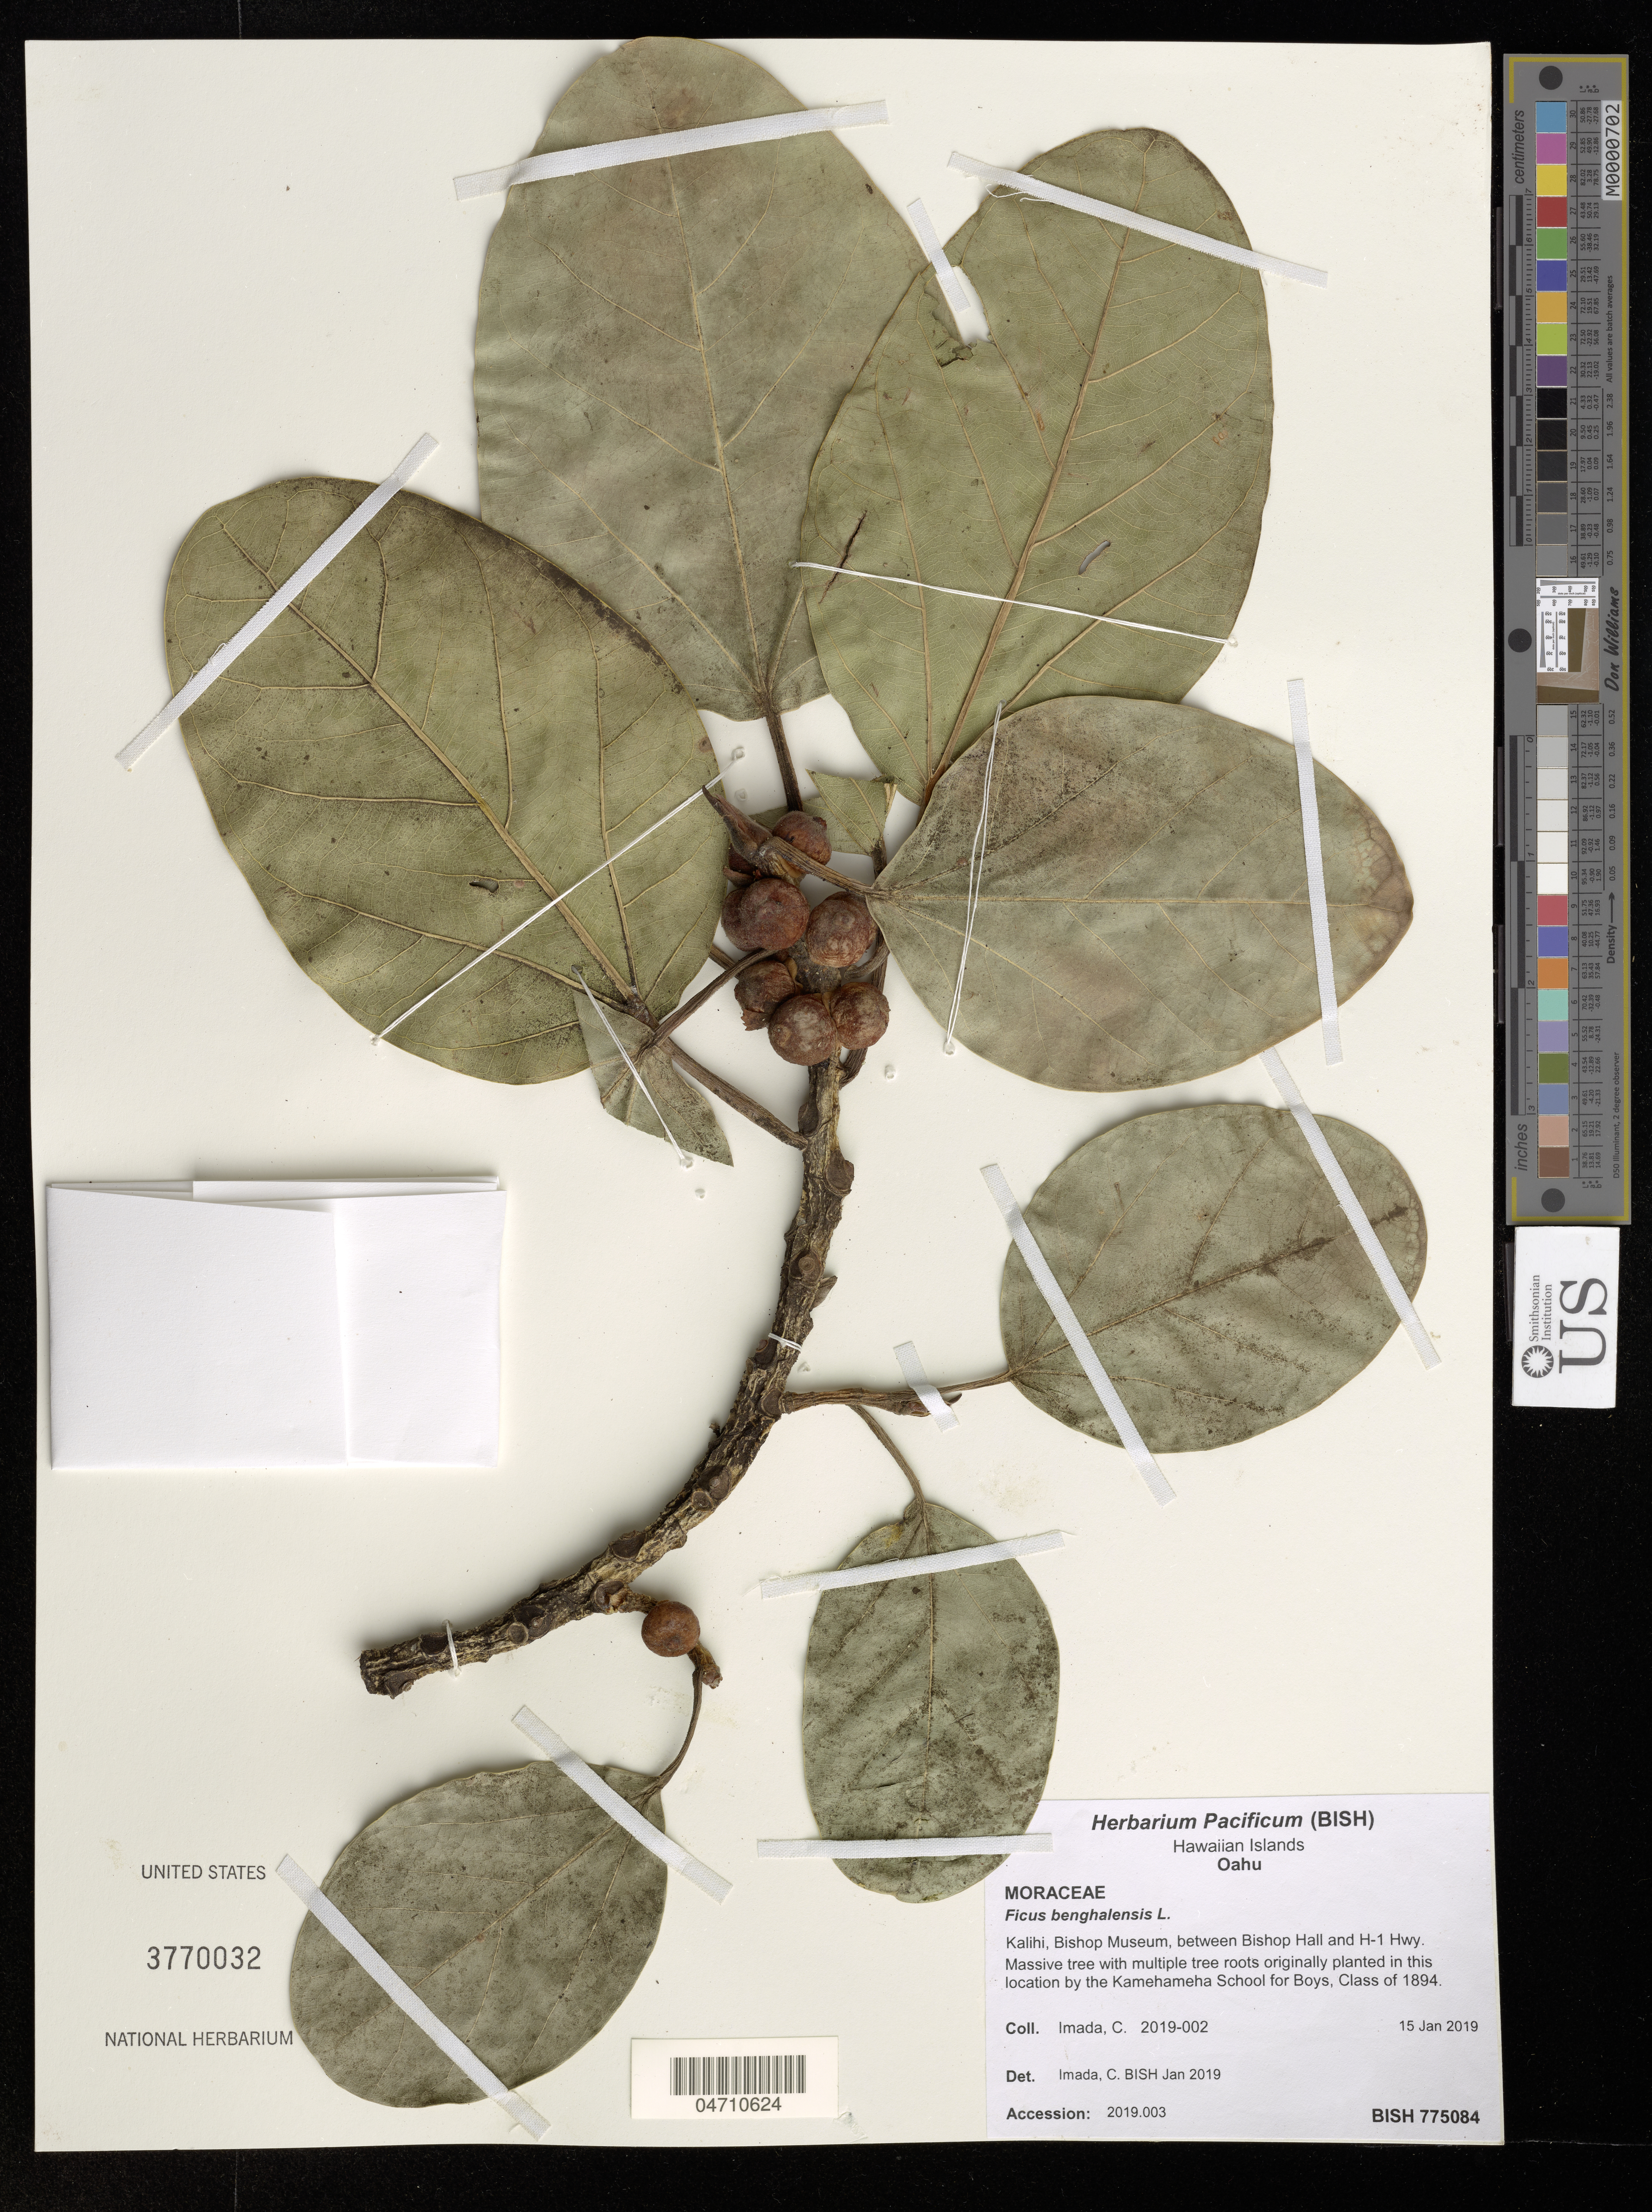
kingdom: Plantae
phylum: Tracheophyta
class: Magnoliopsida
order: Rosales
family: Moraceae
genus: Ficus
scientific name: Ficus benghalensis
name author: L.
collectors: C. Imada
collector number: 2019-002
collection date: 2019-01-15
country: United States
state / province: Hawaii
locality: Hawaiian Islands. Oahu. Kalihi, Bishop Museum, between Bishop Hall and H-1 Hwy.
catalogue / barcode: US 3770032